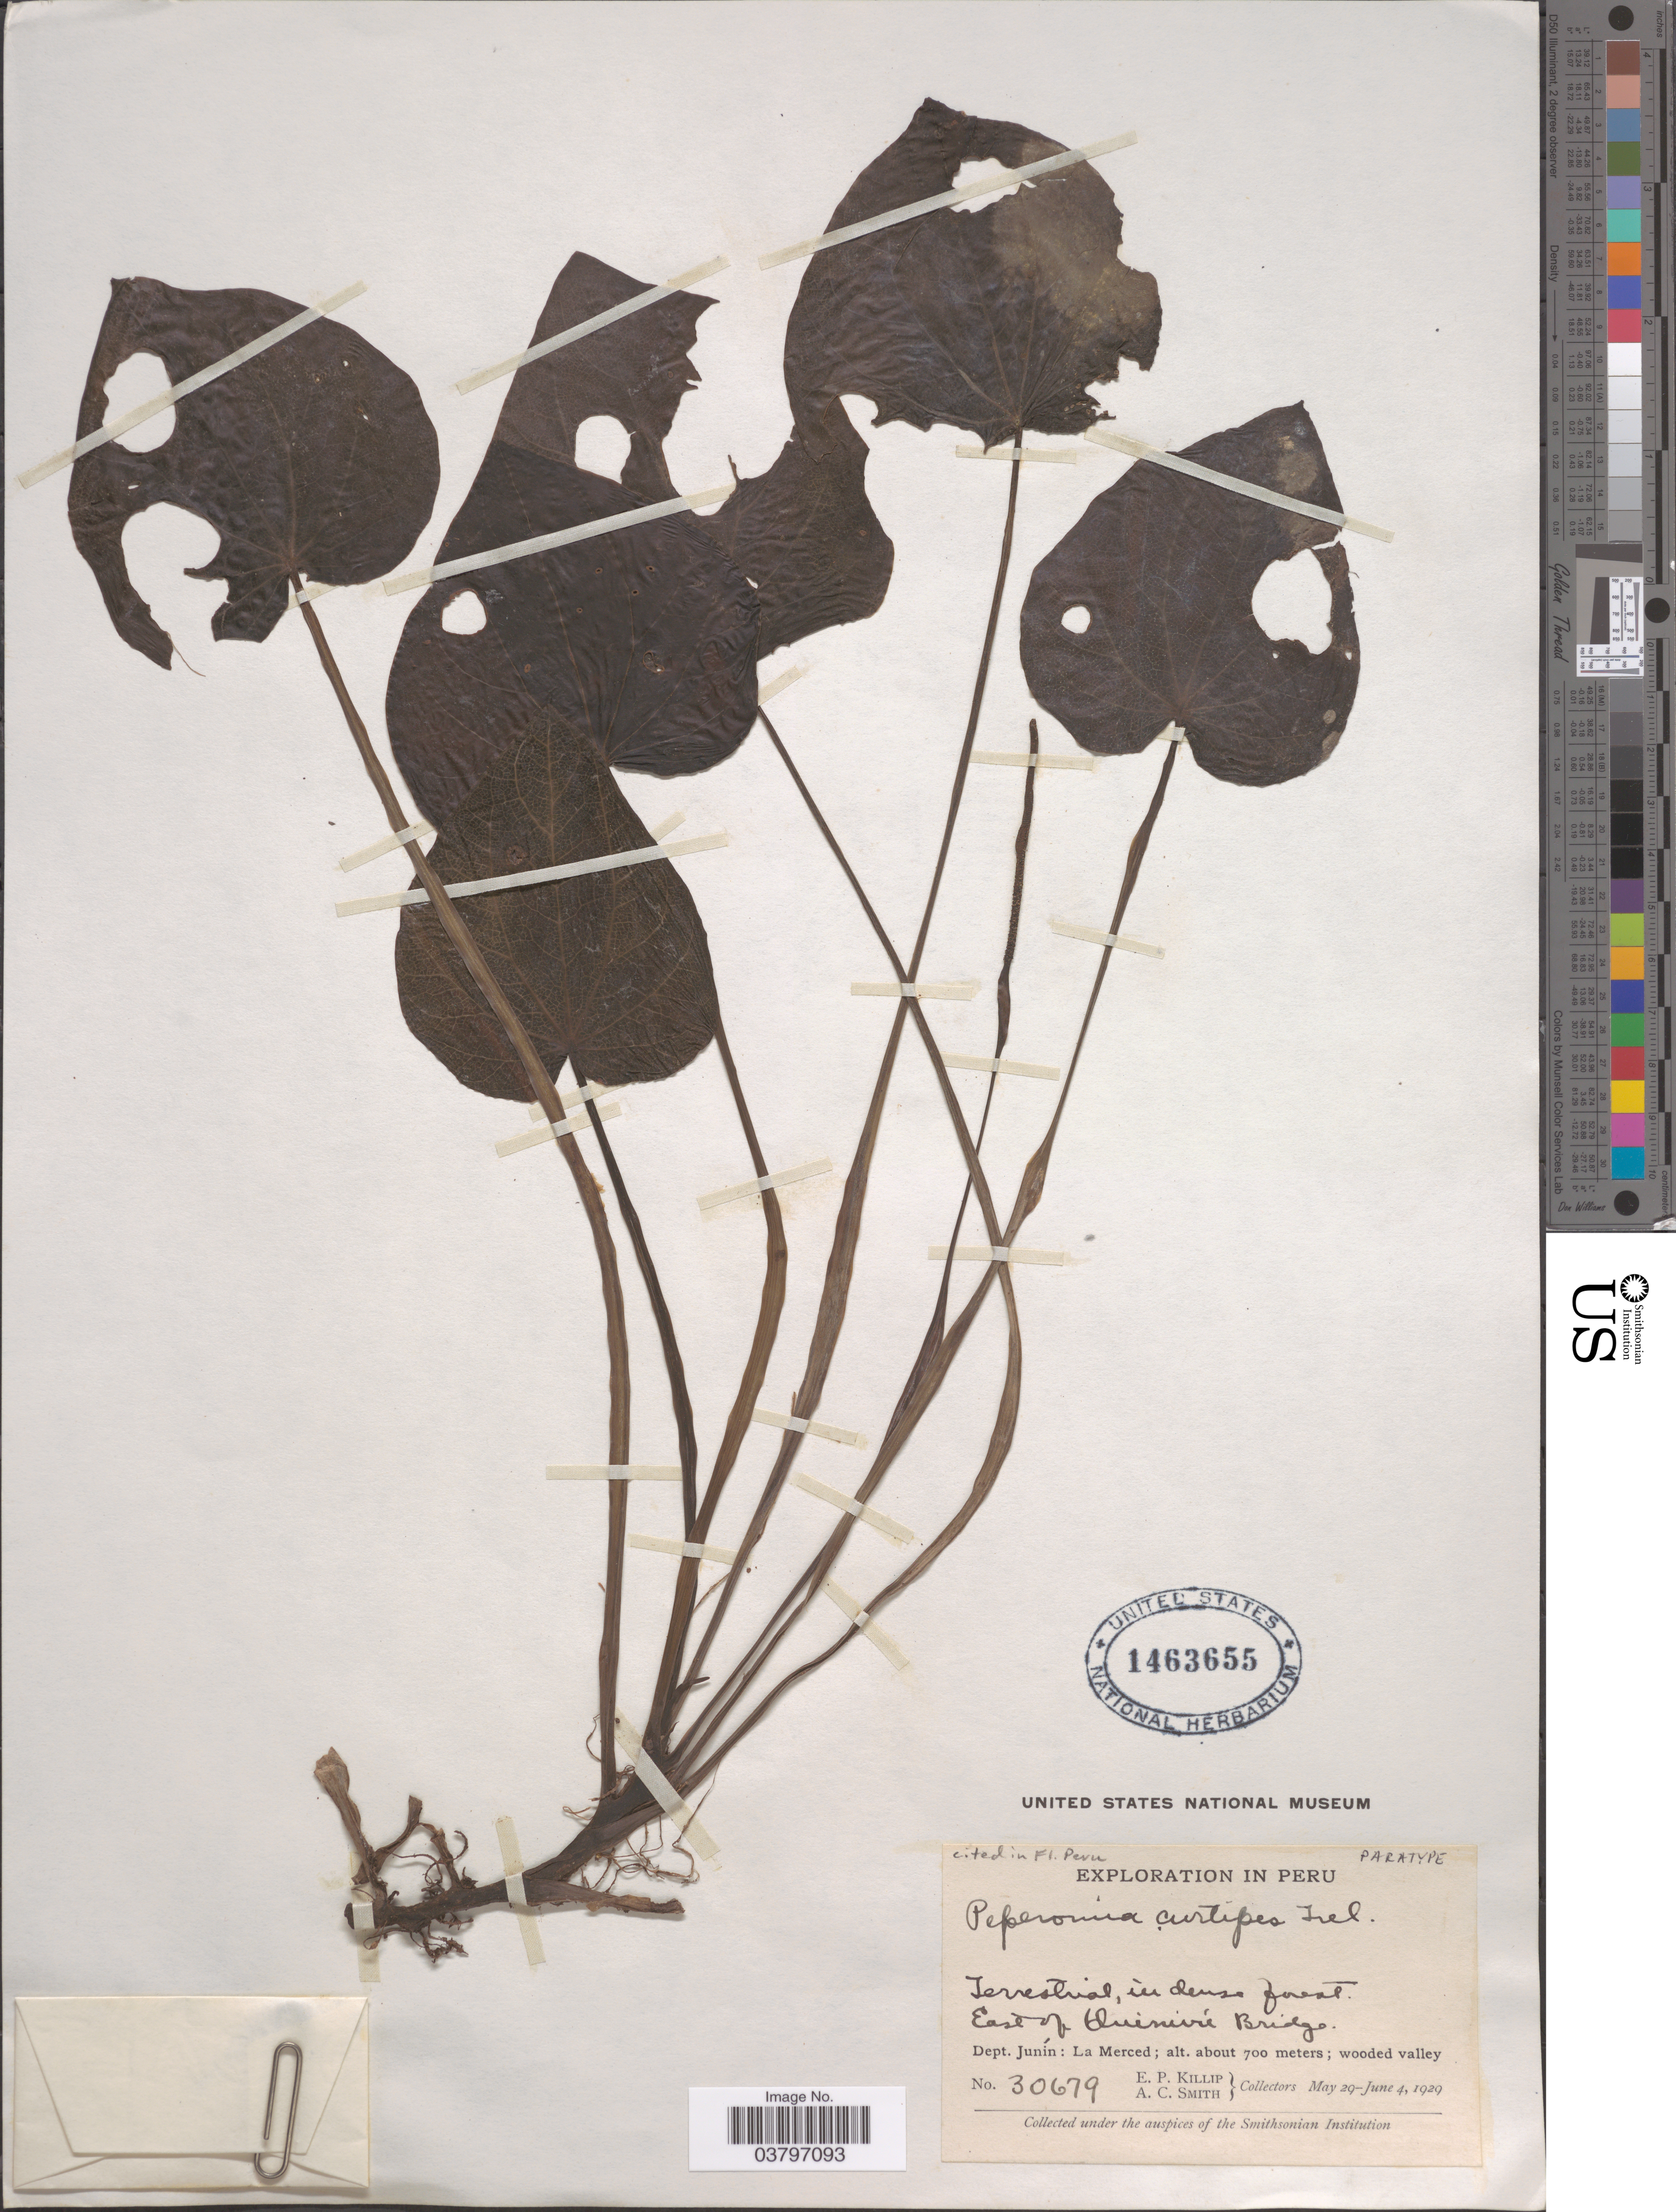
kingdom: Plantae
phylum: Tracheophyta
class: Magnoliopsida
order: Piperales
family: Piperaceae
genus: Peperomia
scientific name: Peperomia curtipes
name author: Trel. in J.F. Macbr.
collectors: E. P. Killip & A. C. Smith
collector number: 30679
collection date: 1929-05-29/1929-06-04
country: Peru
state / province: Junín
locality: Terrestrial in dense forest. East of Duiniuie Bridge. La Merced.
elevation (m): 700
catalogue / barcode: US 1463655